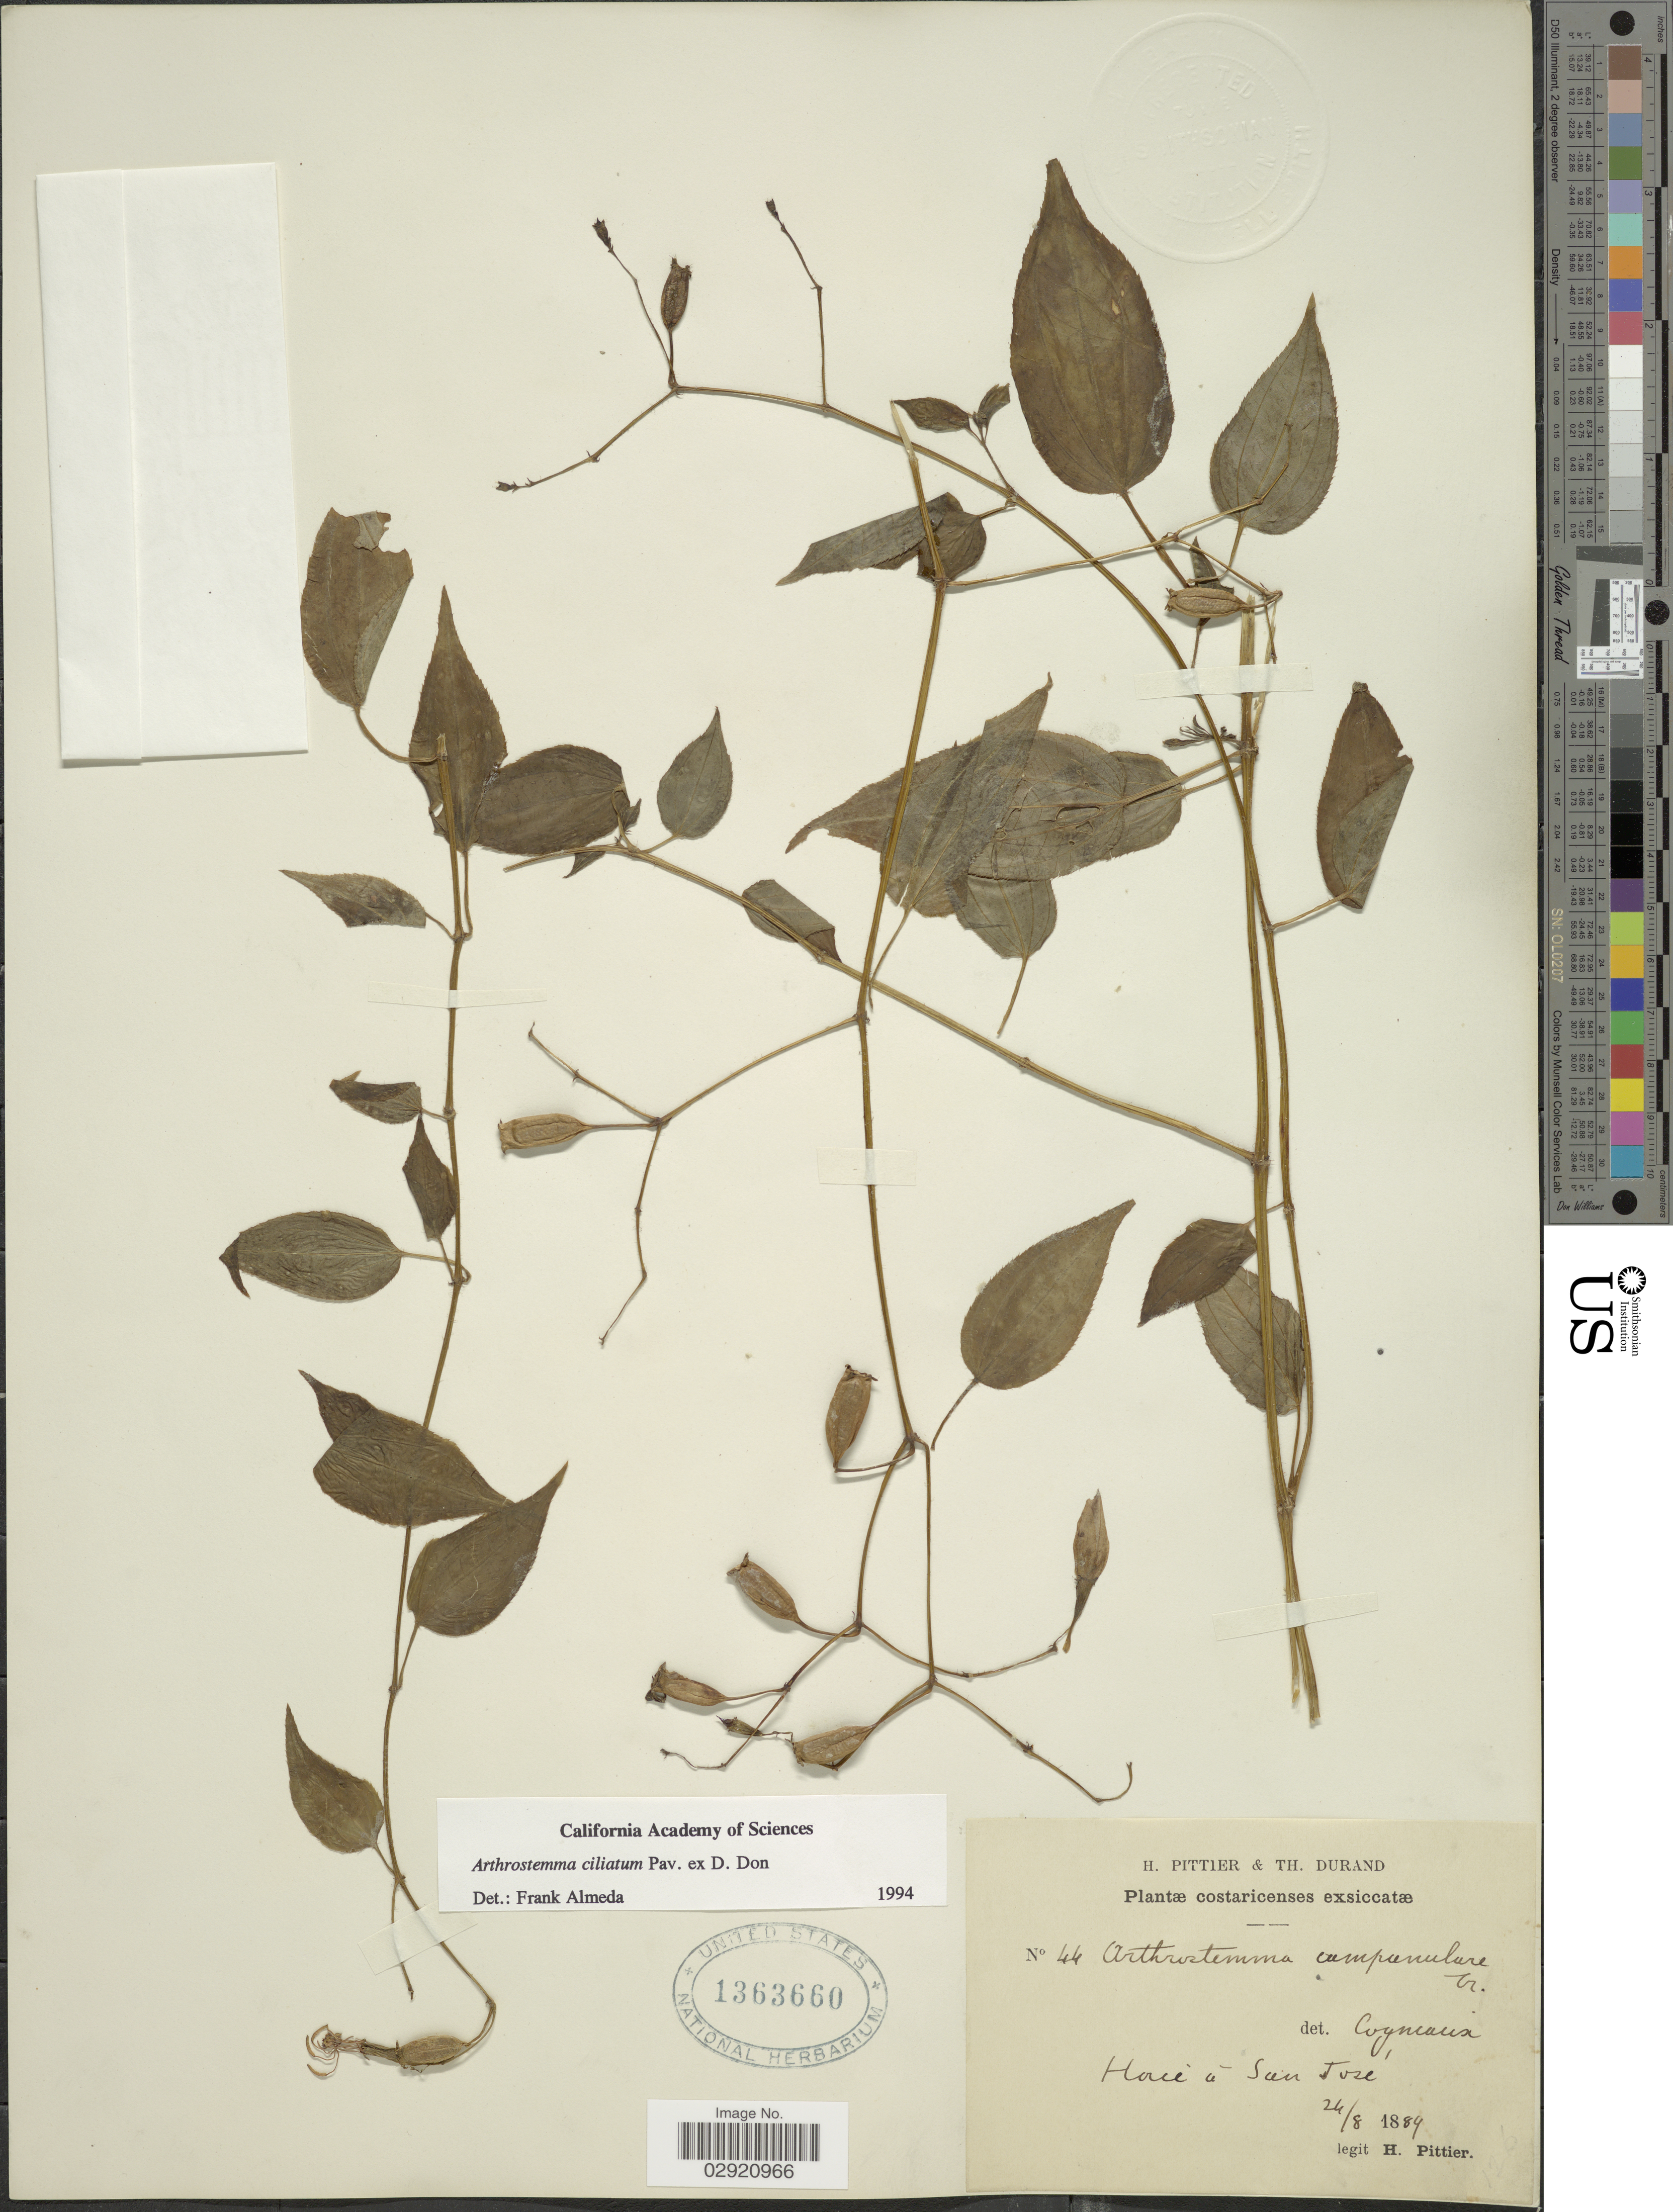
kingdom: Plantae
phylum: Tracheophyta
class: Magnoliopsida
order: Myrtales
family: Melastomataceae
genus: Arthrostemma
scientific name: Arthrostemma ciliatum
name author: Pav. ex D. Don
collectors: H. F. Pittier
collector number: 44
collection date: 1889-08-24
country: Costa Rica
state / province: San José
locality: Haie á San José.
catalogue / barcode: US 1363660